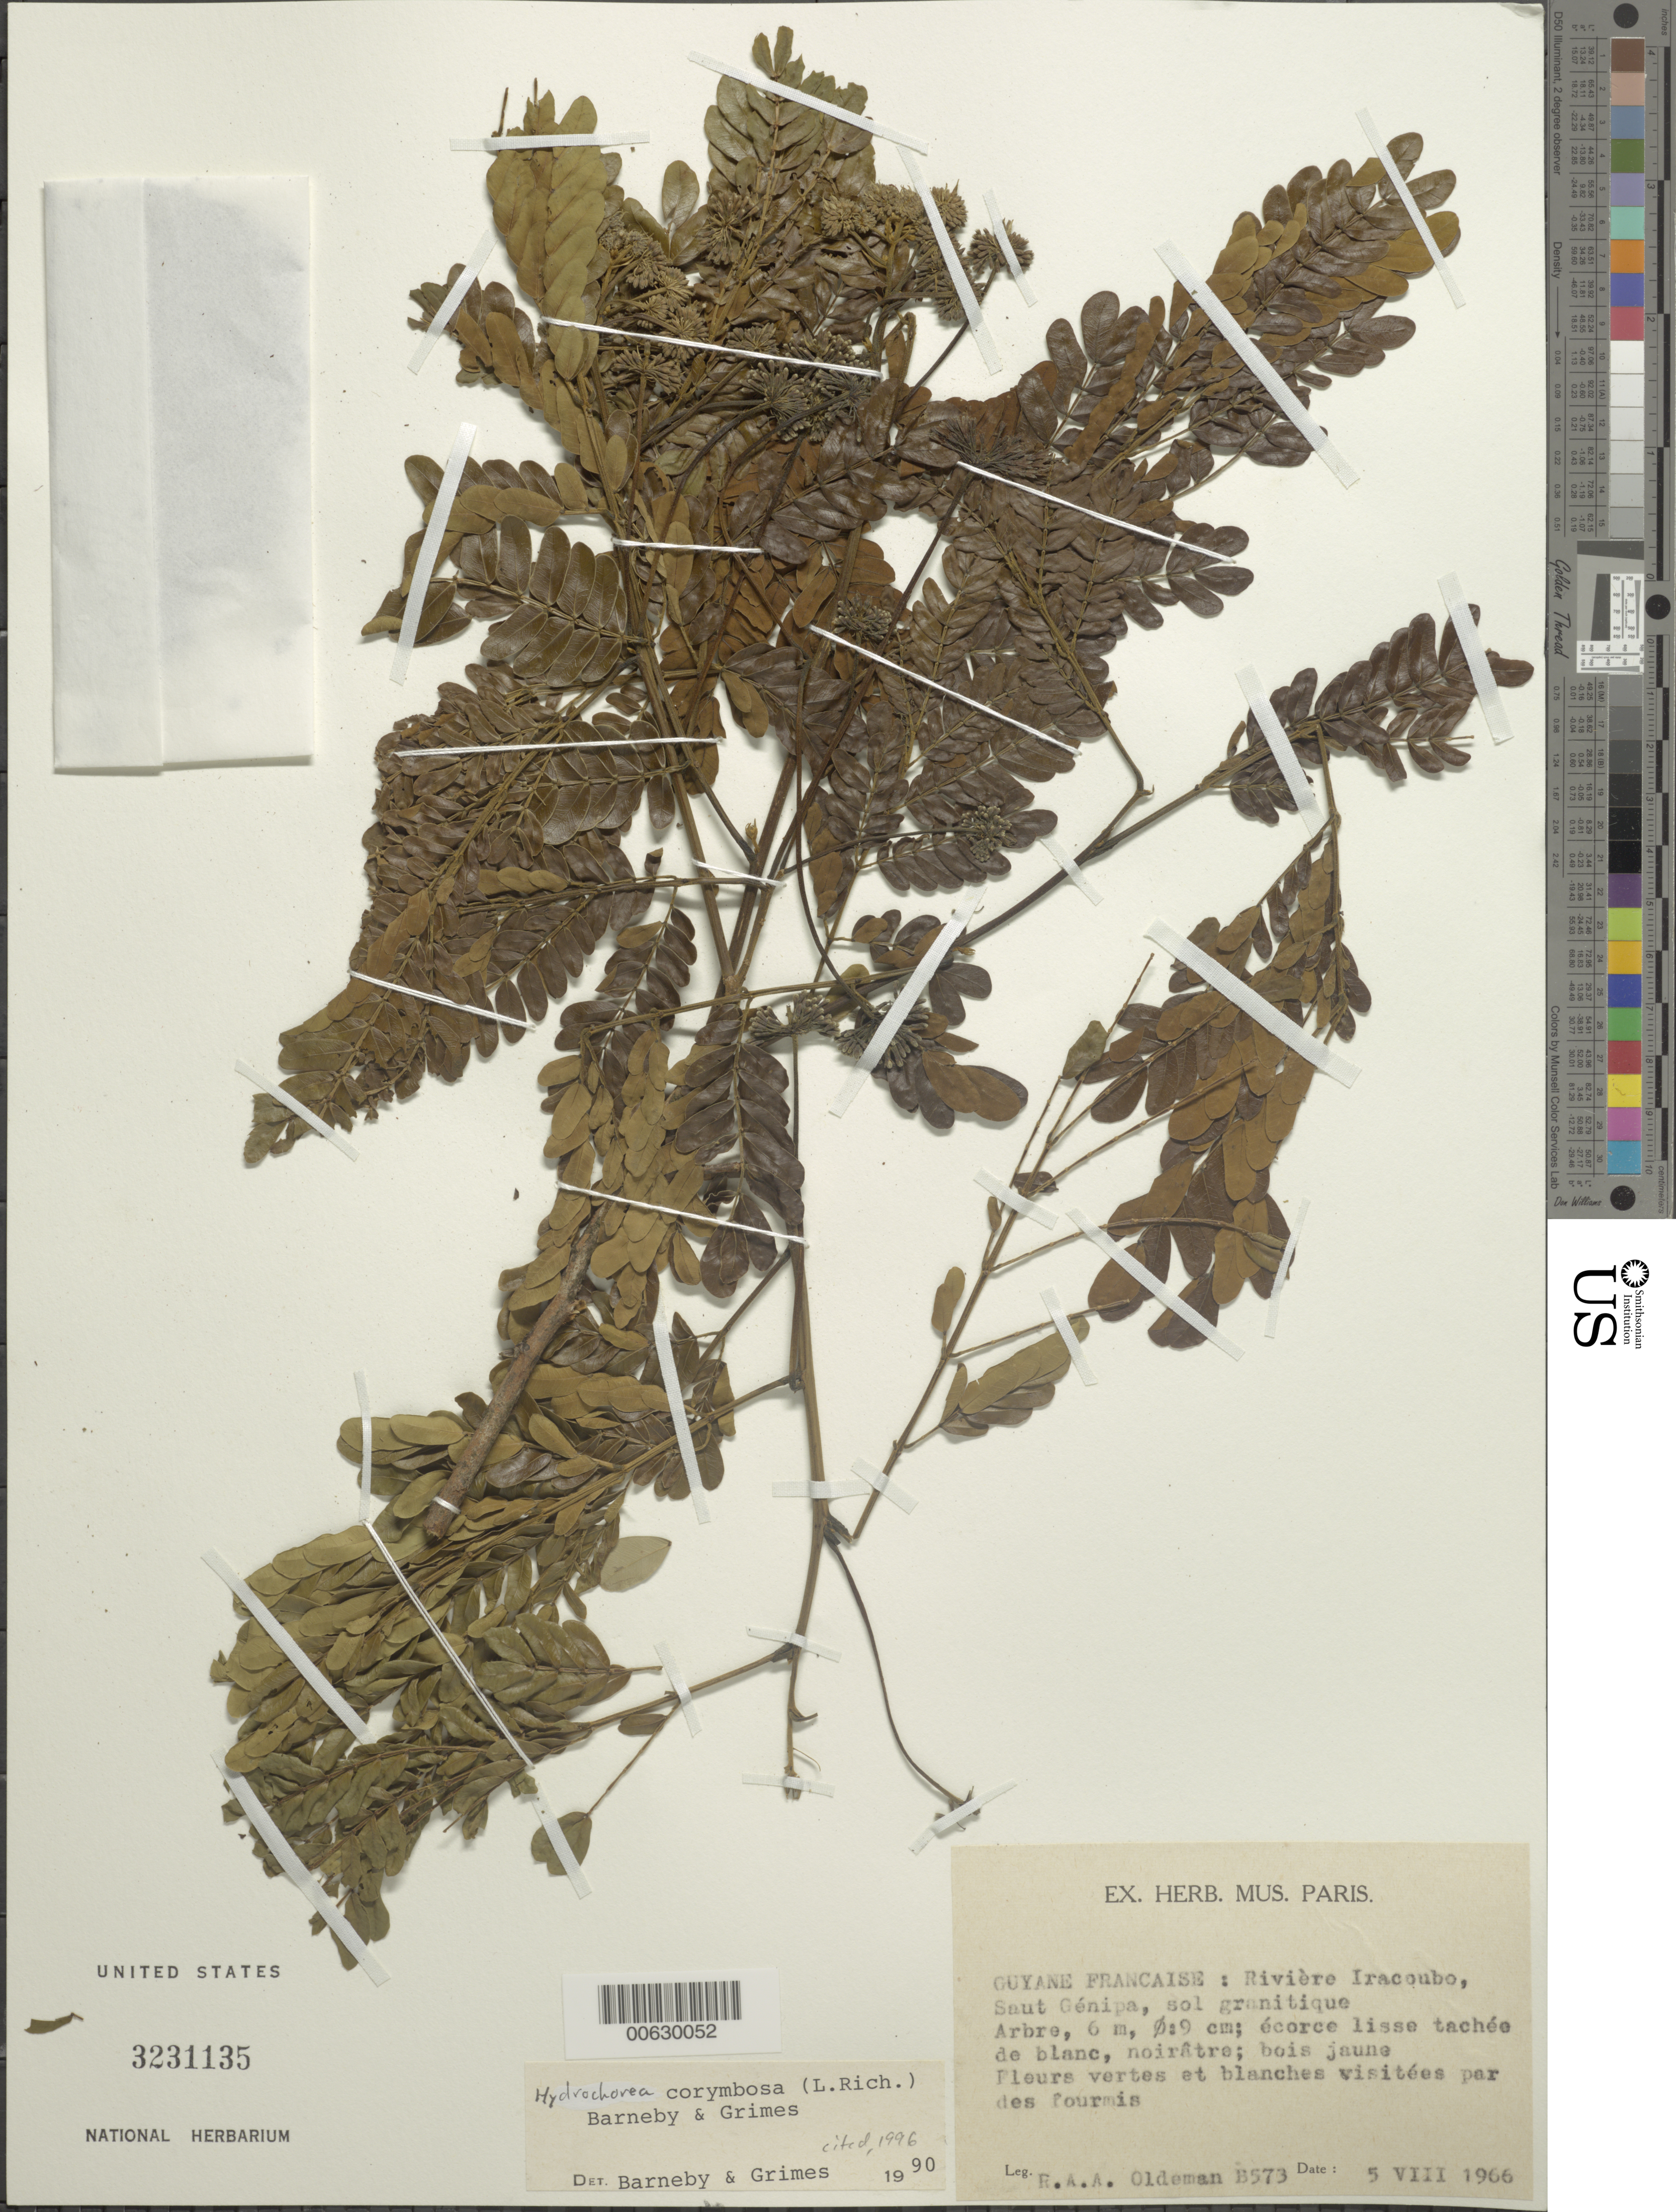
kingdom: Plantae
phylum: Tracheophyta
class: Magnoliopsida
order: Fabales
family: Fabaceae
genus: Hydrochorea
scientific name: Hydrochorea corymbosa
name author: (Rich.) Barneby & J.W. Grimes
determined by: Barneby, R. C.; Grimes, J. W.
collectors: R. Oldeman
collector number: B 573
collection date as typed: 5-Aug-66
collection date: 1966-08-05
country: French Guiana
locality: Rivière Iracoubo, Saut Génipa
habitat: Granitic soil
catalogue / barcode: US 3231135